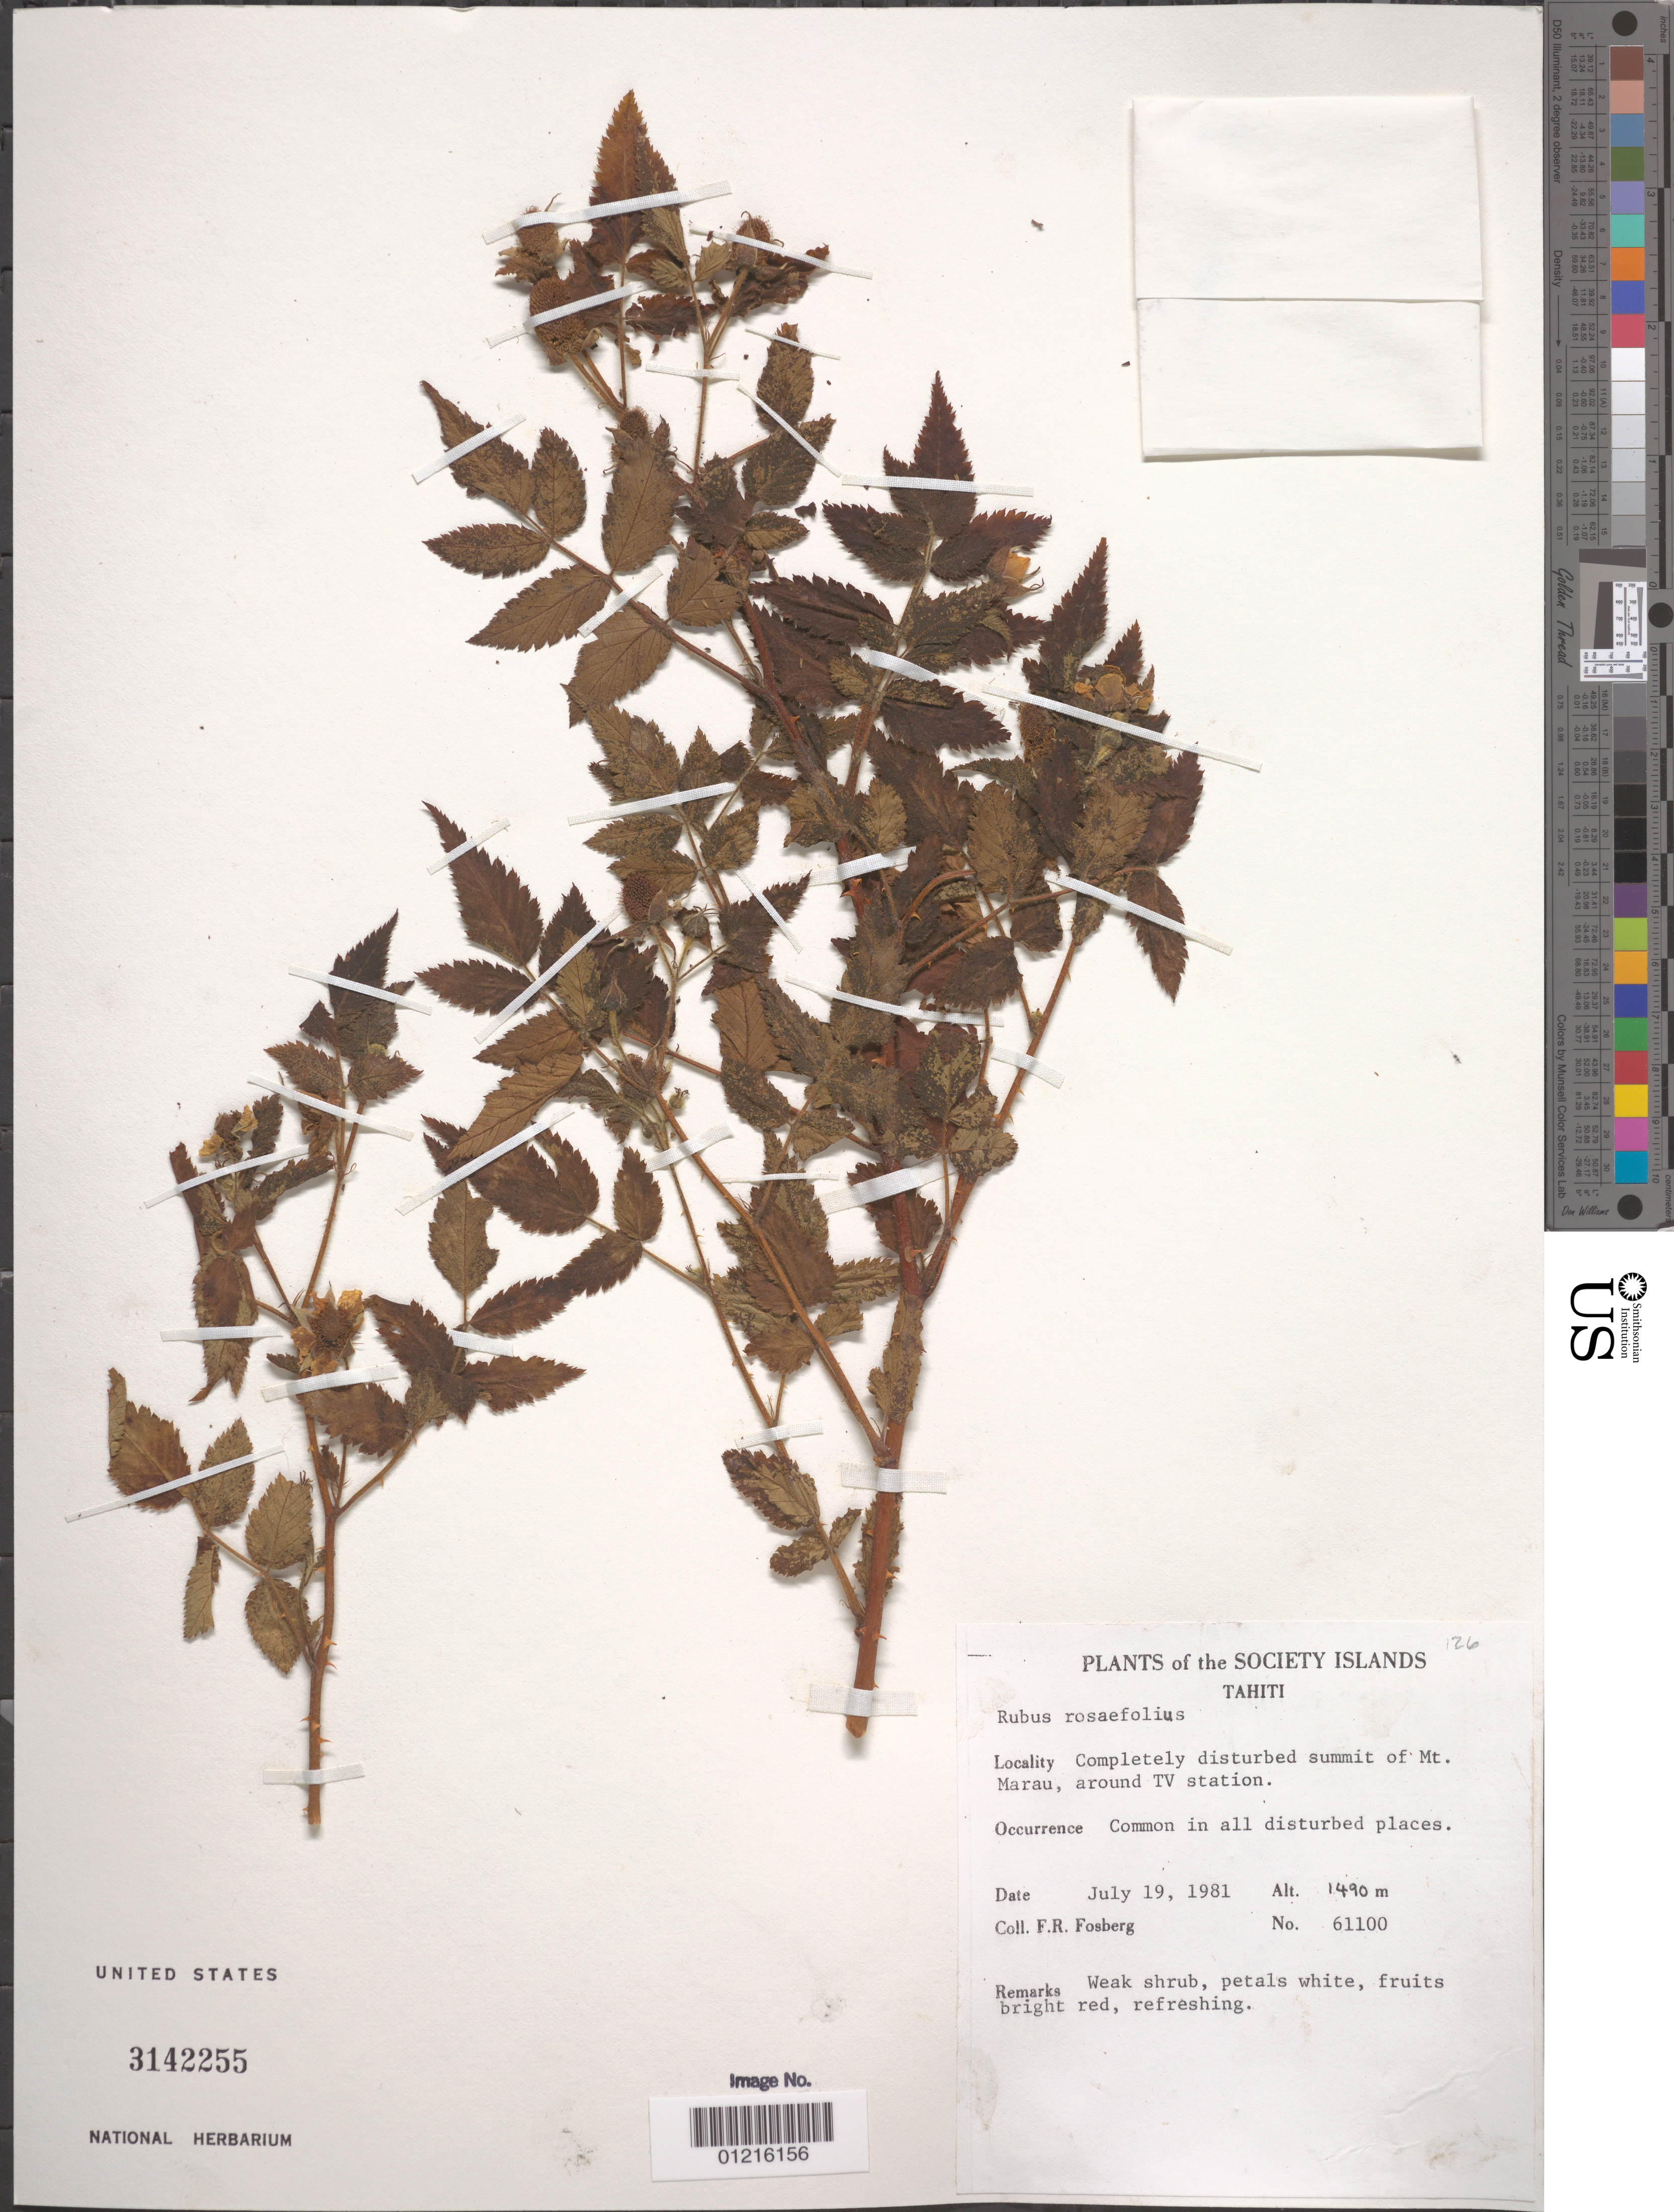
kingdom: Plantae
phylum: Tracheophyta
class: Magnoliopsida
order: Rosales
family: Rosaceae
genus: Rubus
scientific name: Rubus rosaefolius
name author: Sm.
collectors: F. R. Fosberg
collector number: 61100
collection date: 1981-07-19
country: French Polynesia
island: Tahiti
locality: Completely disturbed summit of Mt. Marau, around TV station.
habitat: Disturbed places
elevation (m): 1490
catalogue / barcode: US 3142255